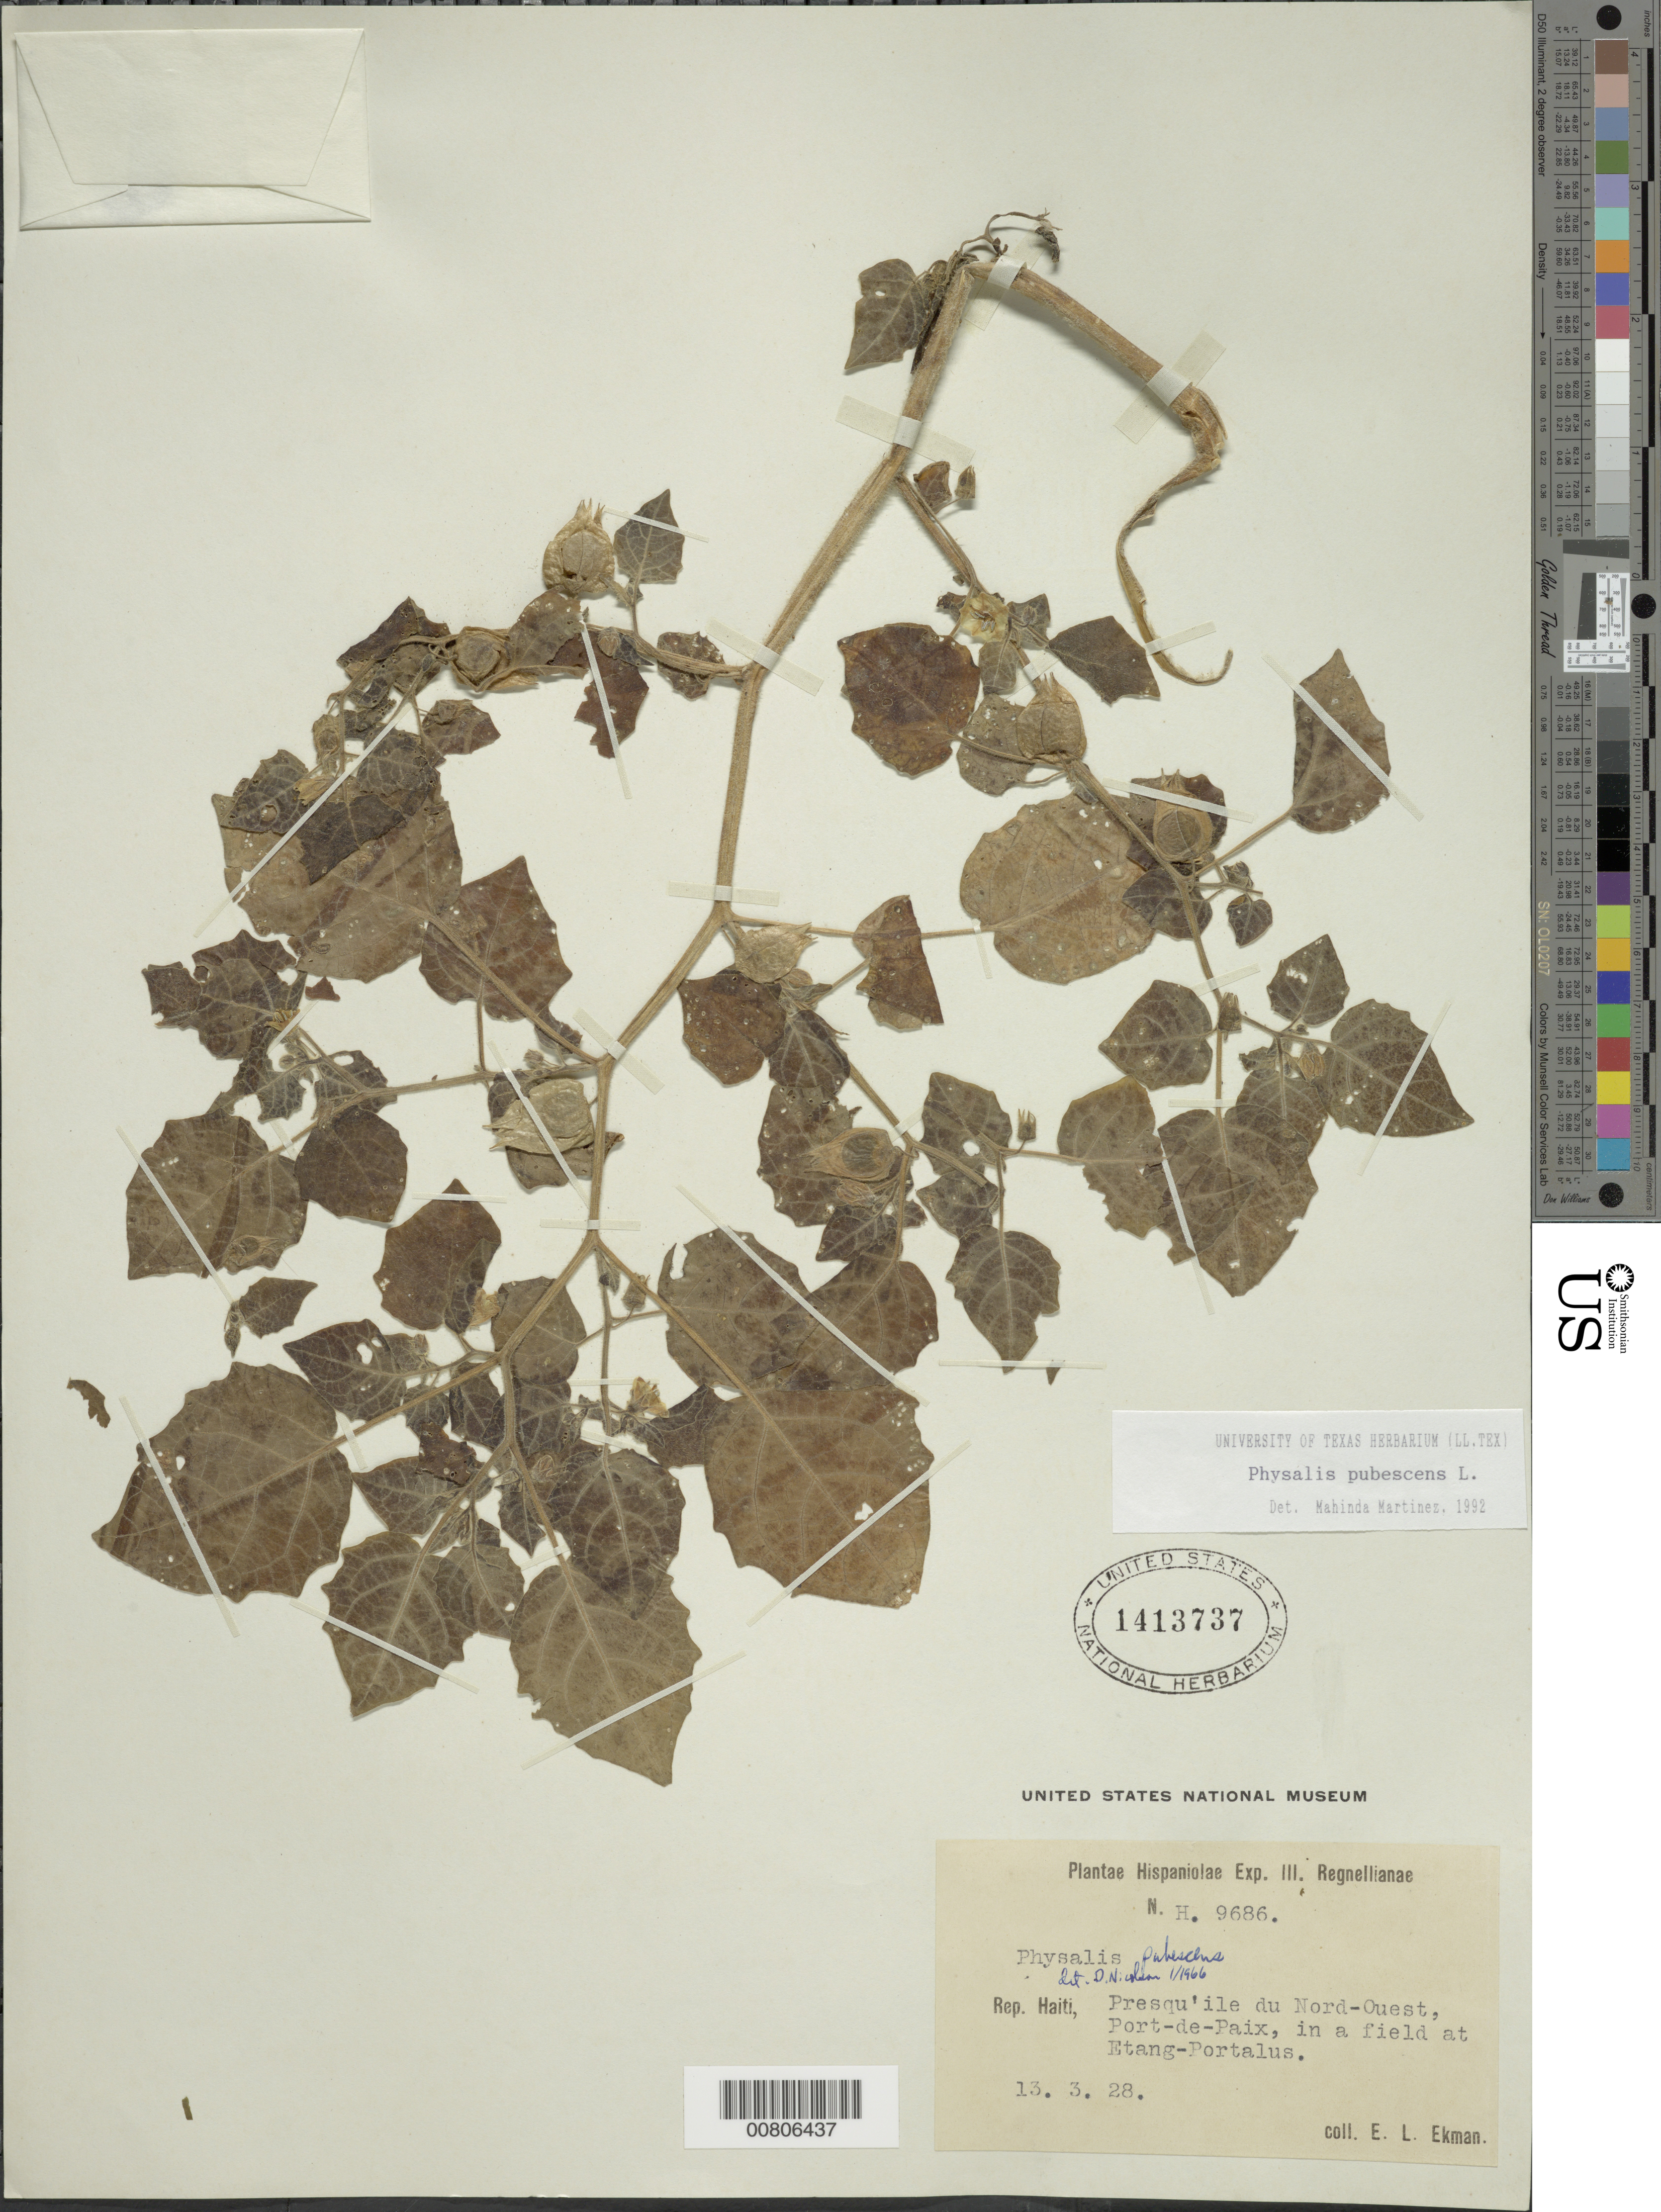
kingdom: Plantae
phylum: Tracheophyta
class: Magnoliopsida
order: Solanales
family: Solanaceae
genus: Physalis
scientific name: Physalis pubescens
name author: L.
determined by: Martinez, M.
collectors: E. L. Ekman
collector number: H 9686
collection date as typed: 13 Mar 1928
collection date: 1928-03-13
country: Haiti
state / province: Nord-Ouest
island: Hispaniola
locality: Port-de-Paix, Etang-Portalus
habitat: In a field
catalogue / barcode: US 1413737